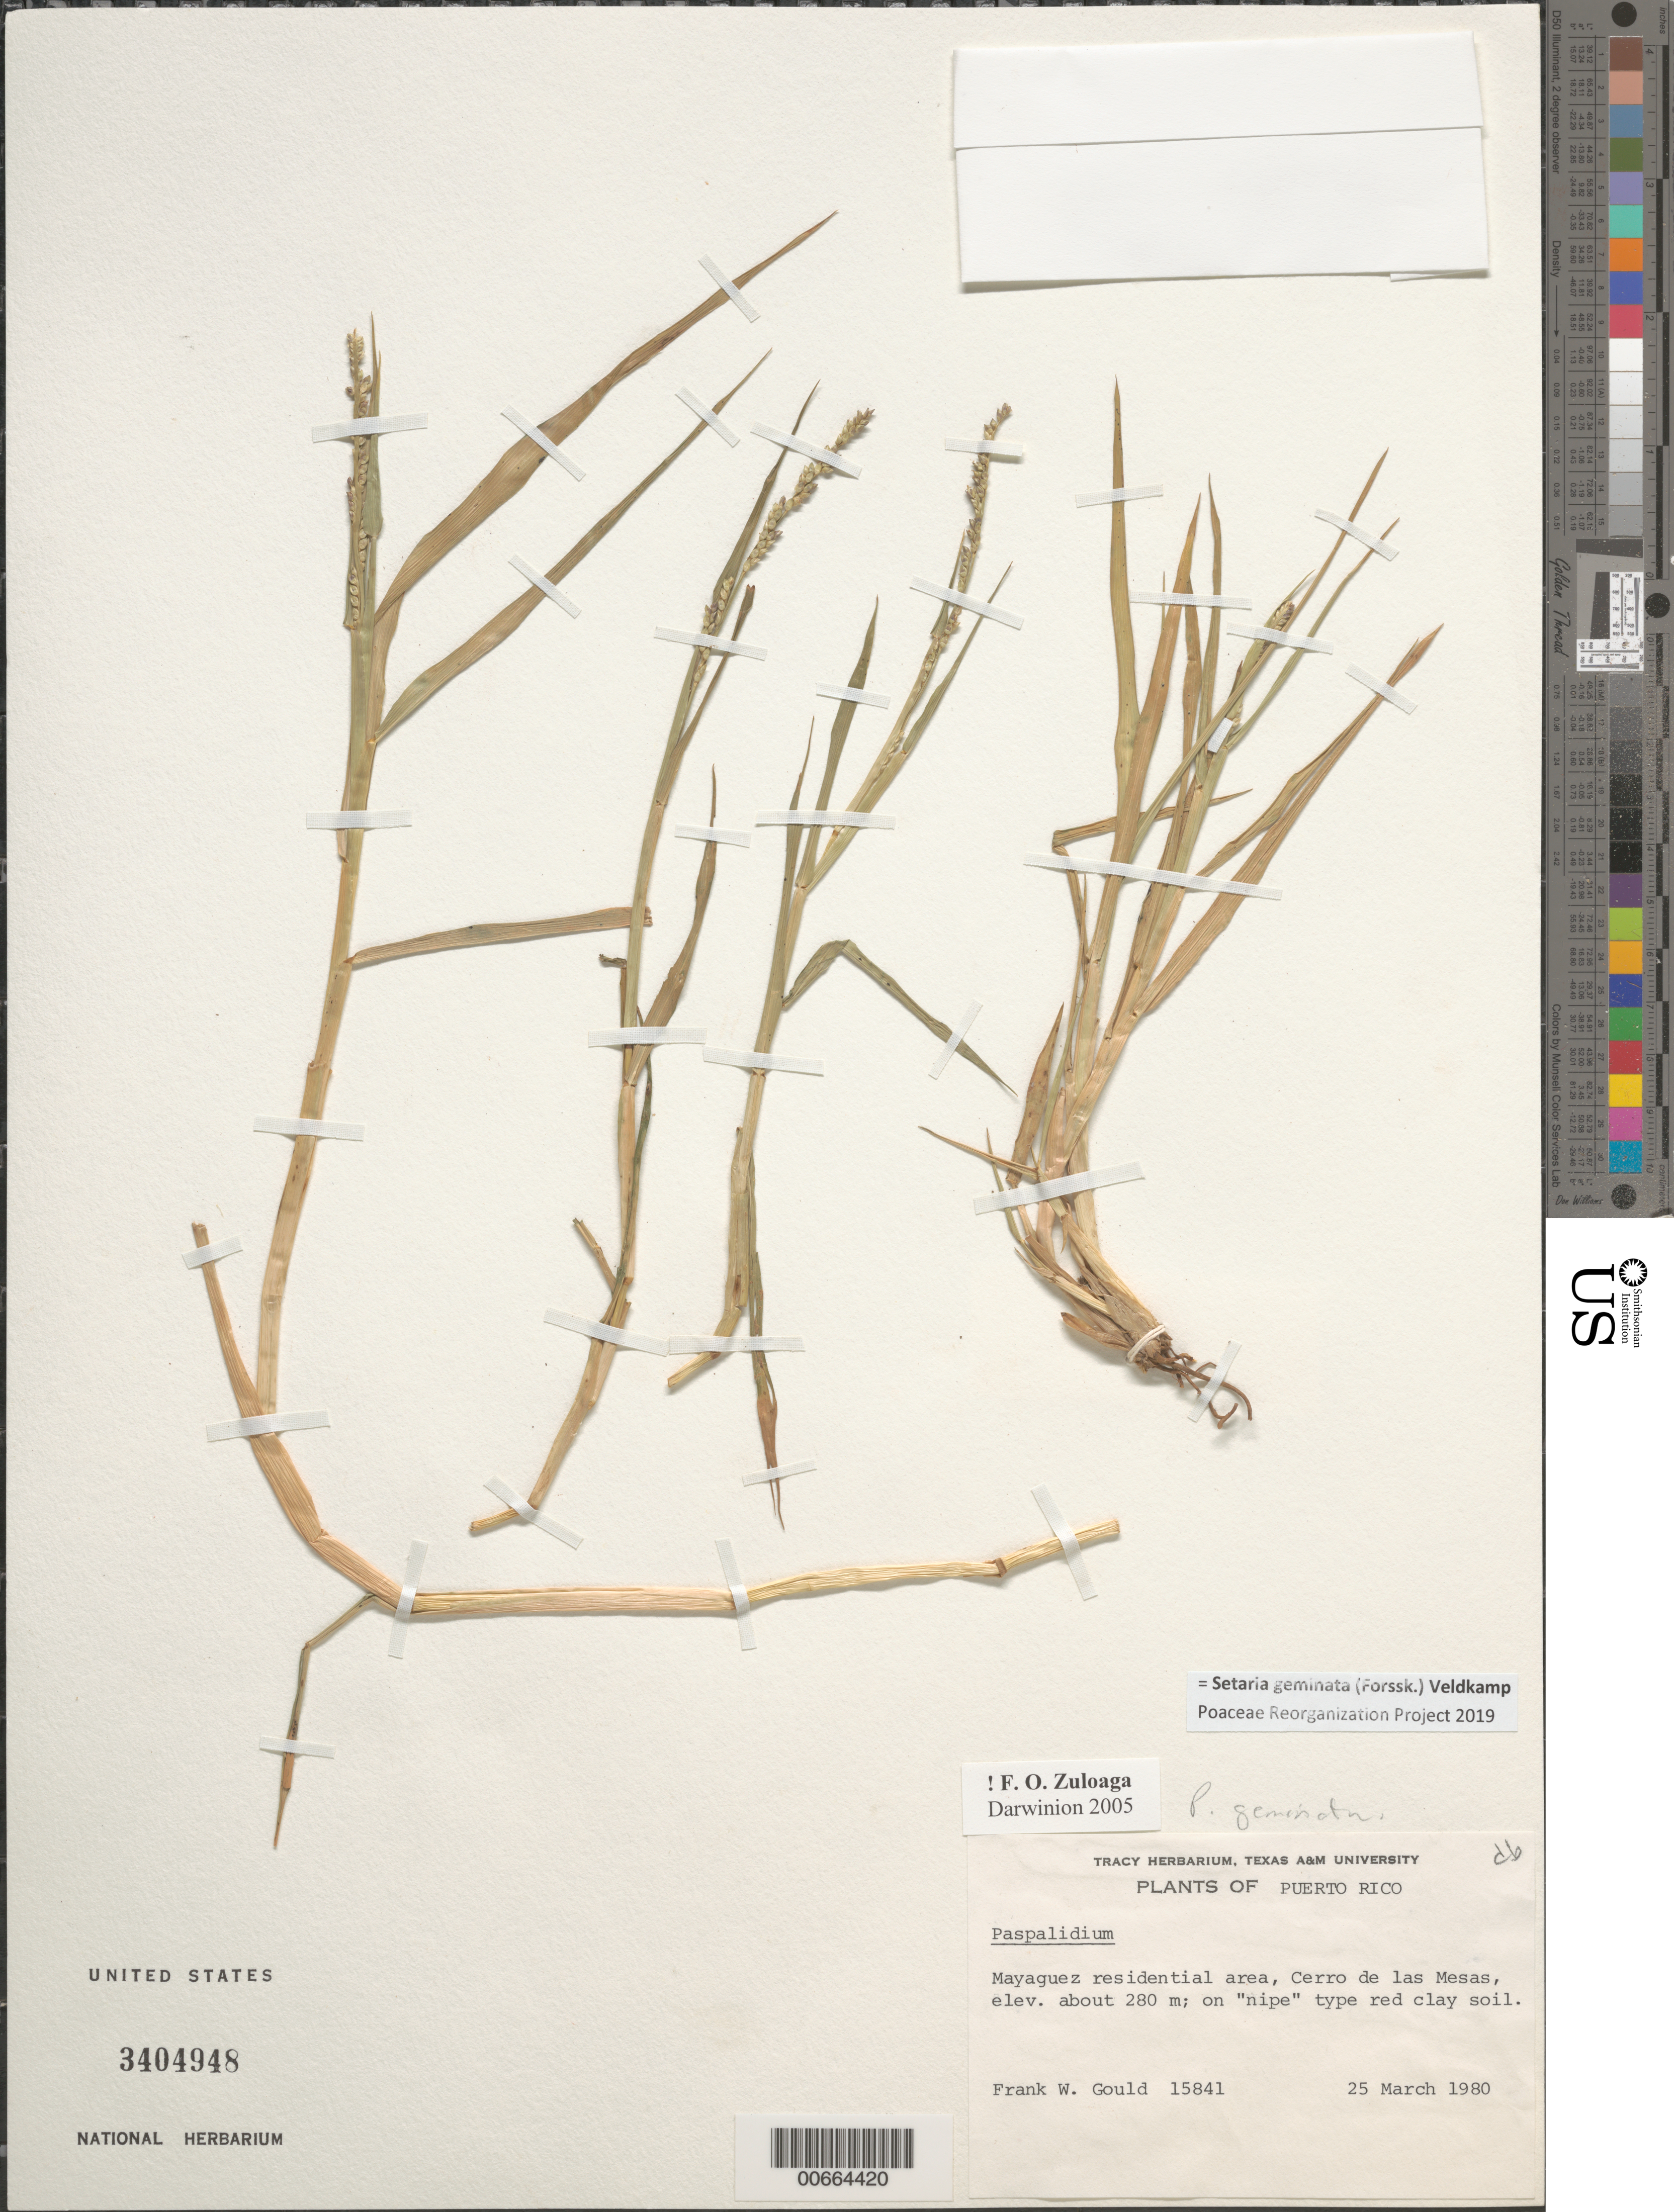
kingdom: Plantae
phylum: Tracheophyta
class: Liliopsida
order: Poales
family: Poaceae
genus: Paspalidium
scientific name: Paspalidium sp.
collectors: F. W. Gould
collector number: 15841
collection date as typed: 25 Mar 1980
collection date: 1980-03-25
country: Puerto Rico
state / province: Mayagüez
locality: Mayaguez Residental Area, Cerro de las Mesas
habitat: On "nipe" type red clay soil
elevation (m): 280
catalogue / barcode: US 3404948